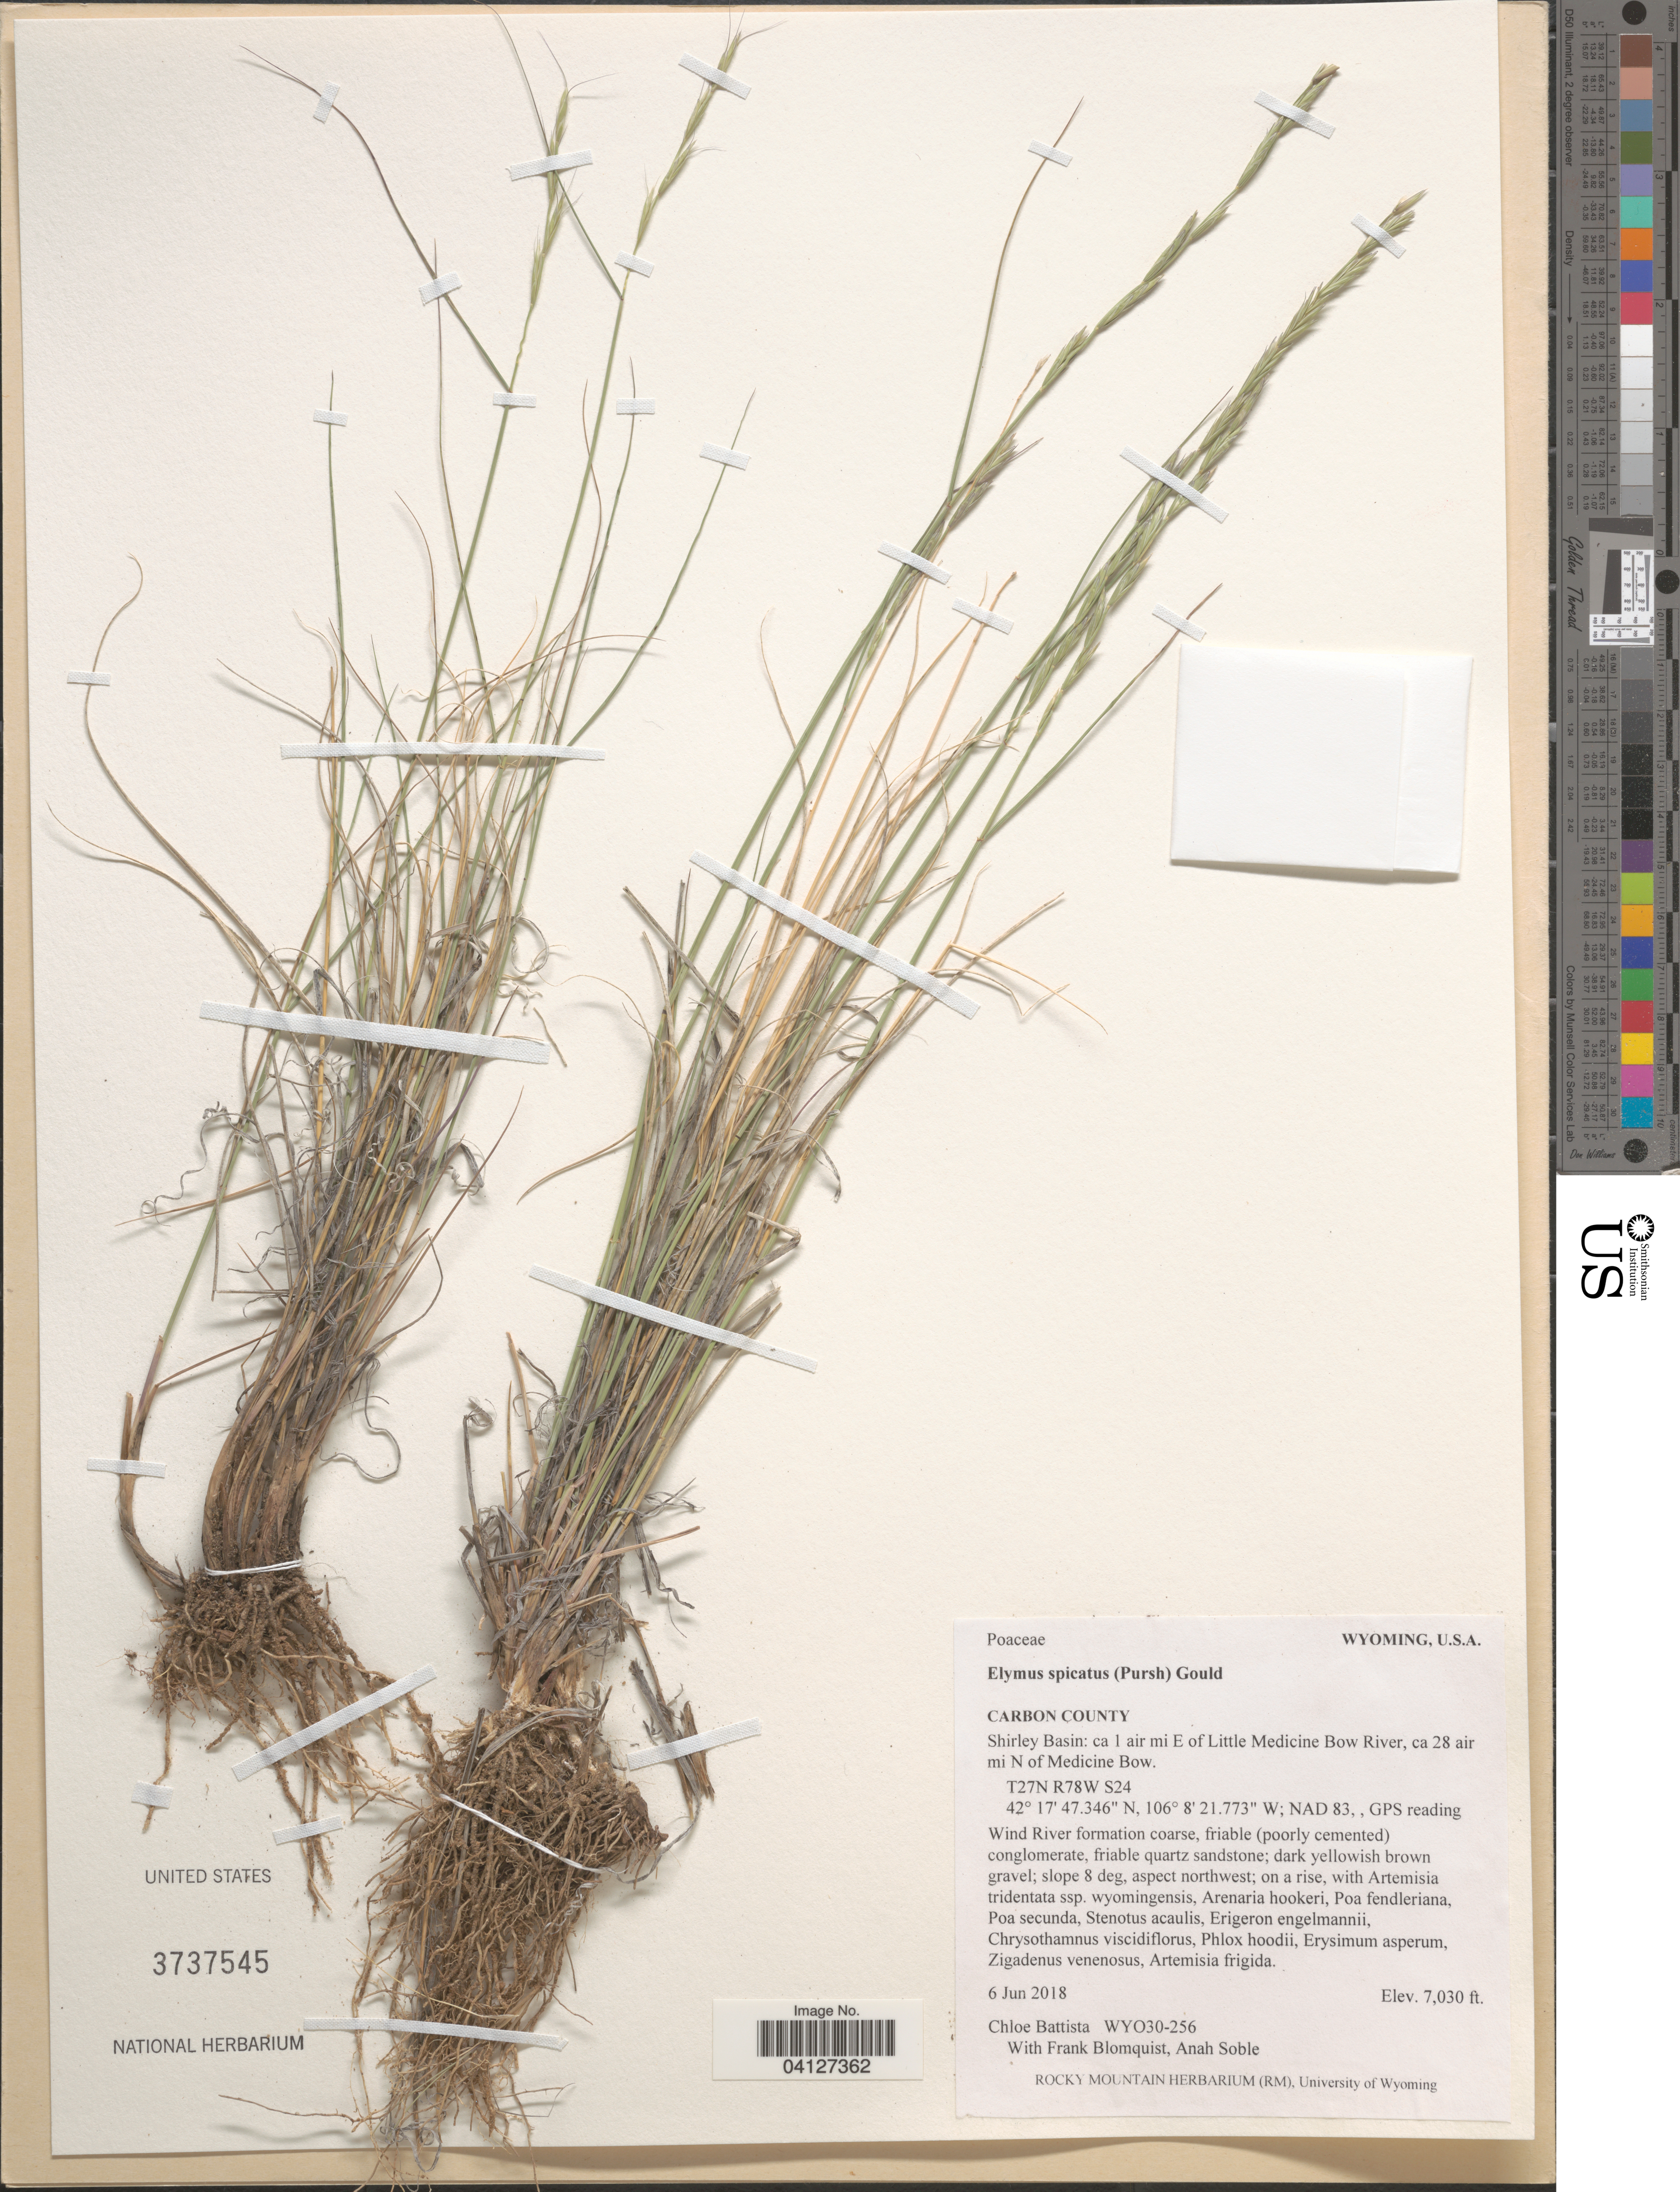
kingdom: Plantae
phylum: Tracheophyta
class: Liliopsida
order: Poales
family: Poaceae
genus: Elymus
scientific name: Elymus spicatus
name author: (Pursh) Gould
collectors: C. Battista, F. Blomquist & A. Soble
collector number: WYO30-256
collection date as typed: Transcribed d/m/y: 6/6/2018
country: United States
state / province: Wyoming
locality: Carbon County. Shirley Basin: ca 1 air mi E of Little Medicine Bow River, ca 28 air mi N of Medicine Bow. T27N R78W S24.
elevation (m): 2143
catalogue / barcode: US 3737545